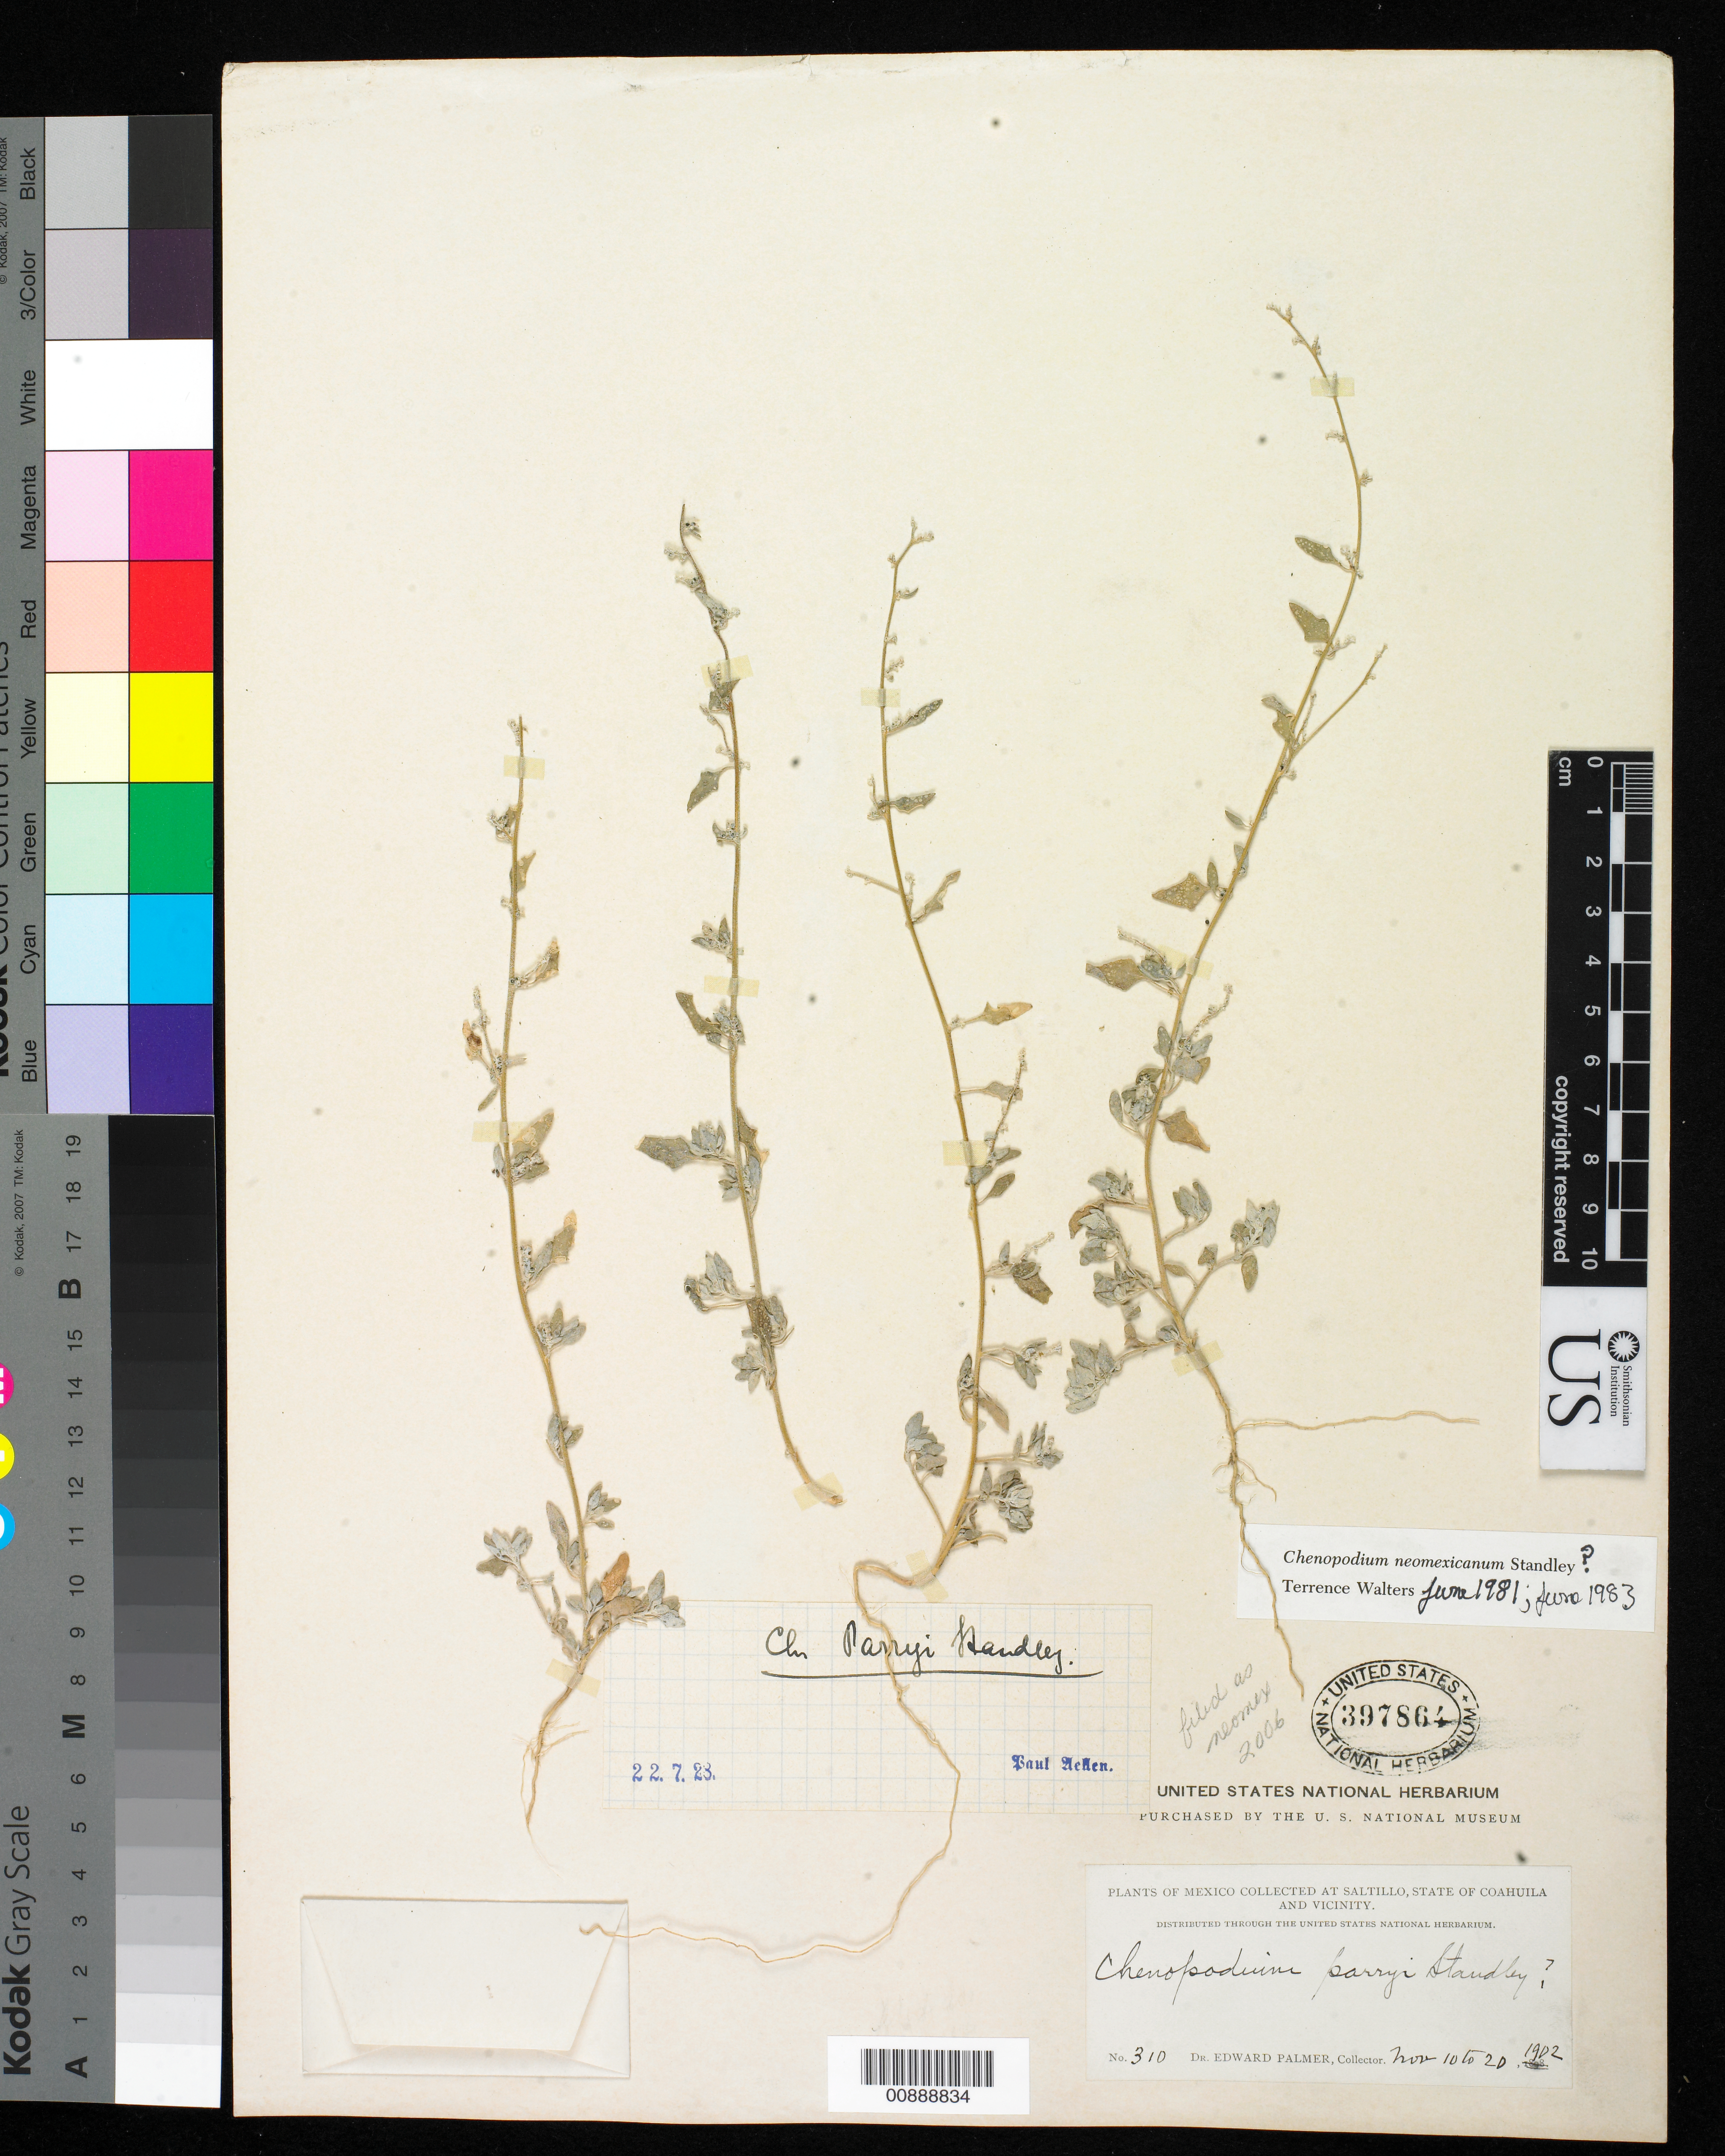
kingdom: Plantae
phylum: Tracheophyta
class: Magnoliopsida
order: Caryophyllales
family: Amaranthaceae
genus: Chenopodium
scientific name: Chenopodium parryi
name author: Standl.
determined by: Benet-Pierce, N.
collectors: E. Palmer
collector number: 310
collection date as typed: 10 Nov 1902 to 20 Nov 1902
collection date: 1902-11-10/1902-11-20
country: Mexico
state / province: Coahuila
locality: Saltillo, Coahuila and vicinity.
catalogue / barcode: US 397864